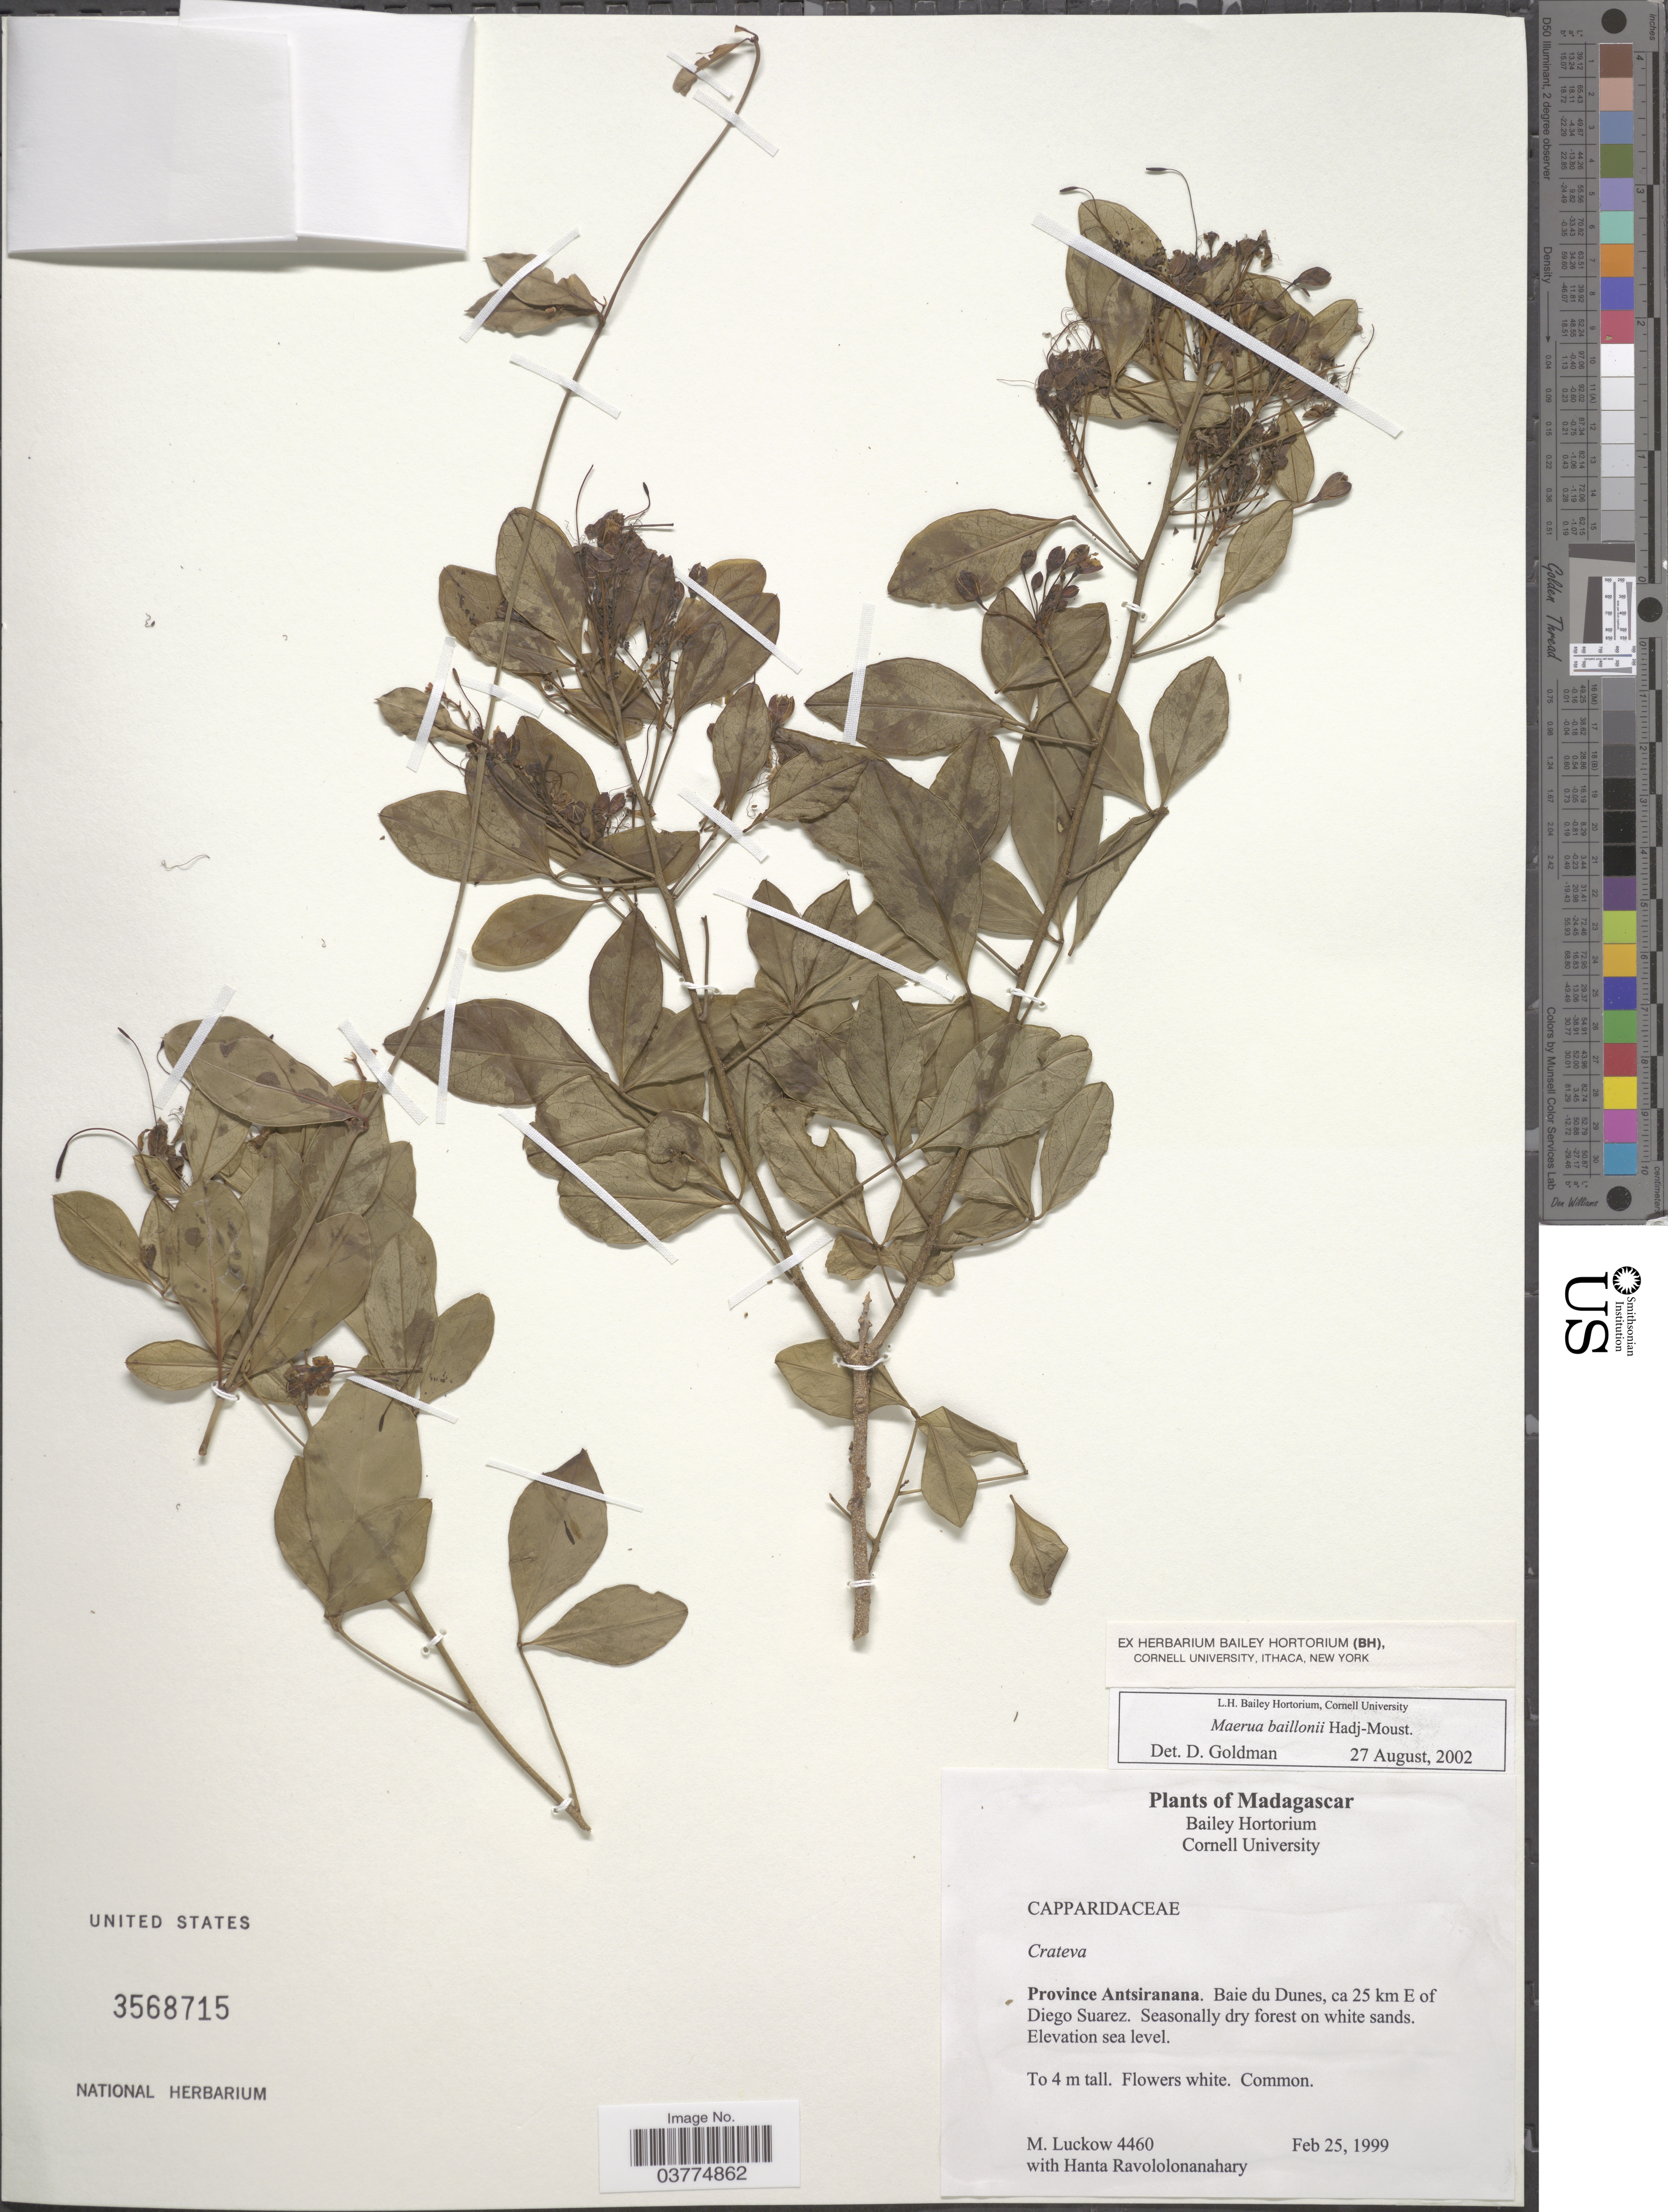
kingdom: Plantae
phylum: Tracheophyta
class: Magnoliopsida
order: Brassicales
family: Capparaceae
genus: Maerua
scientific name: Maerua baillonii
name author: Hadj-Moust.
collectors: M. A. Luckow & H. Ravololonanahary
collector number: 4460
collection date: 1999-02-25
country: Madagascar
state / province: Diana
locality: Baie du Dunes, ca 25 km E of Diego Suarez.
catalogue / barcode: US 3568715